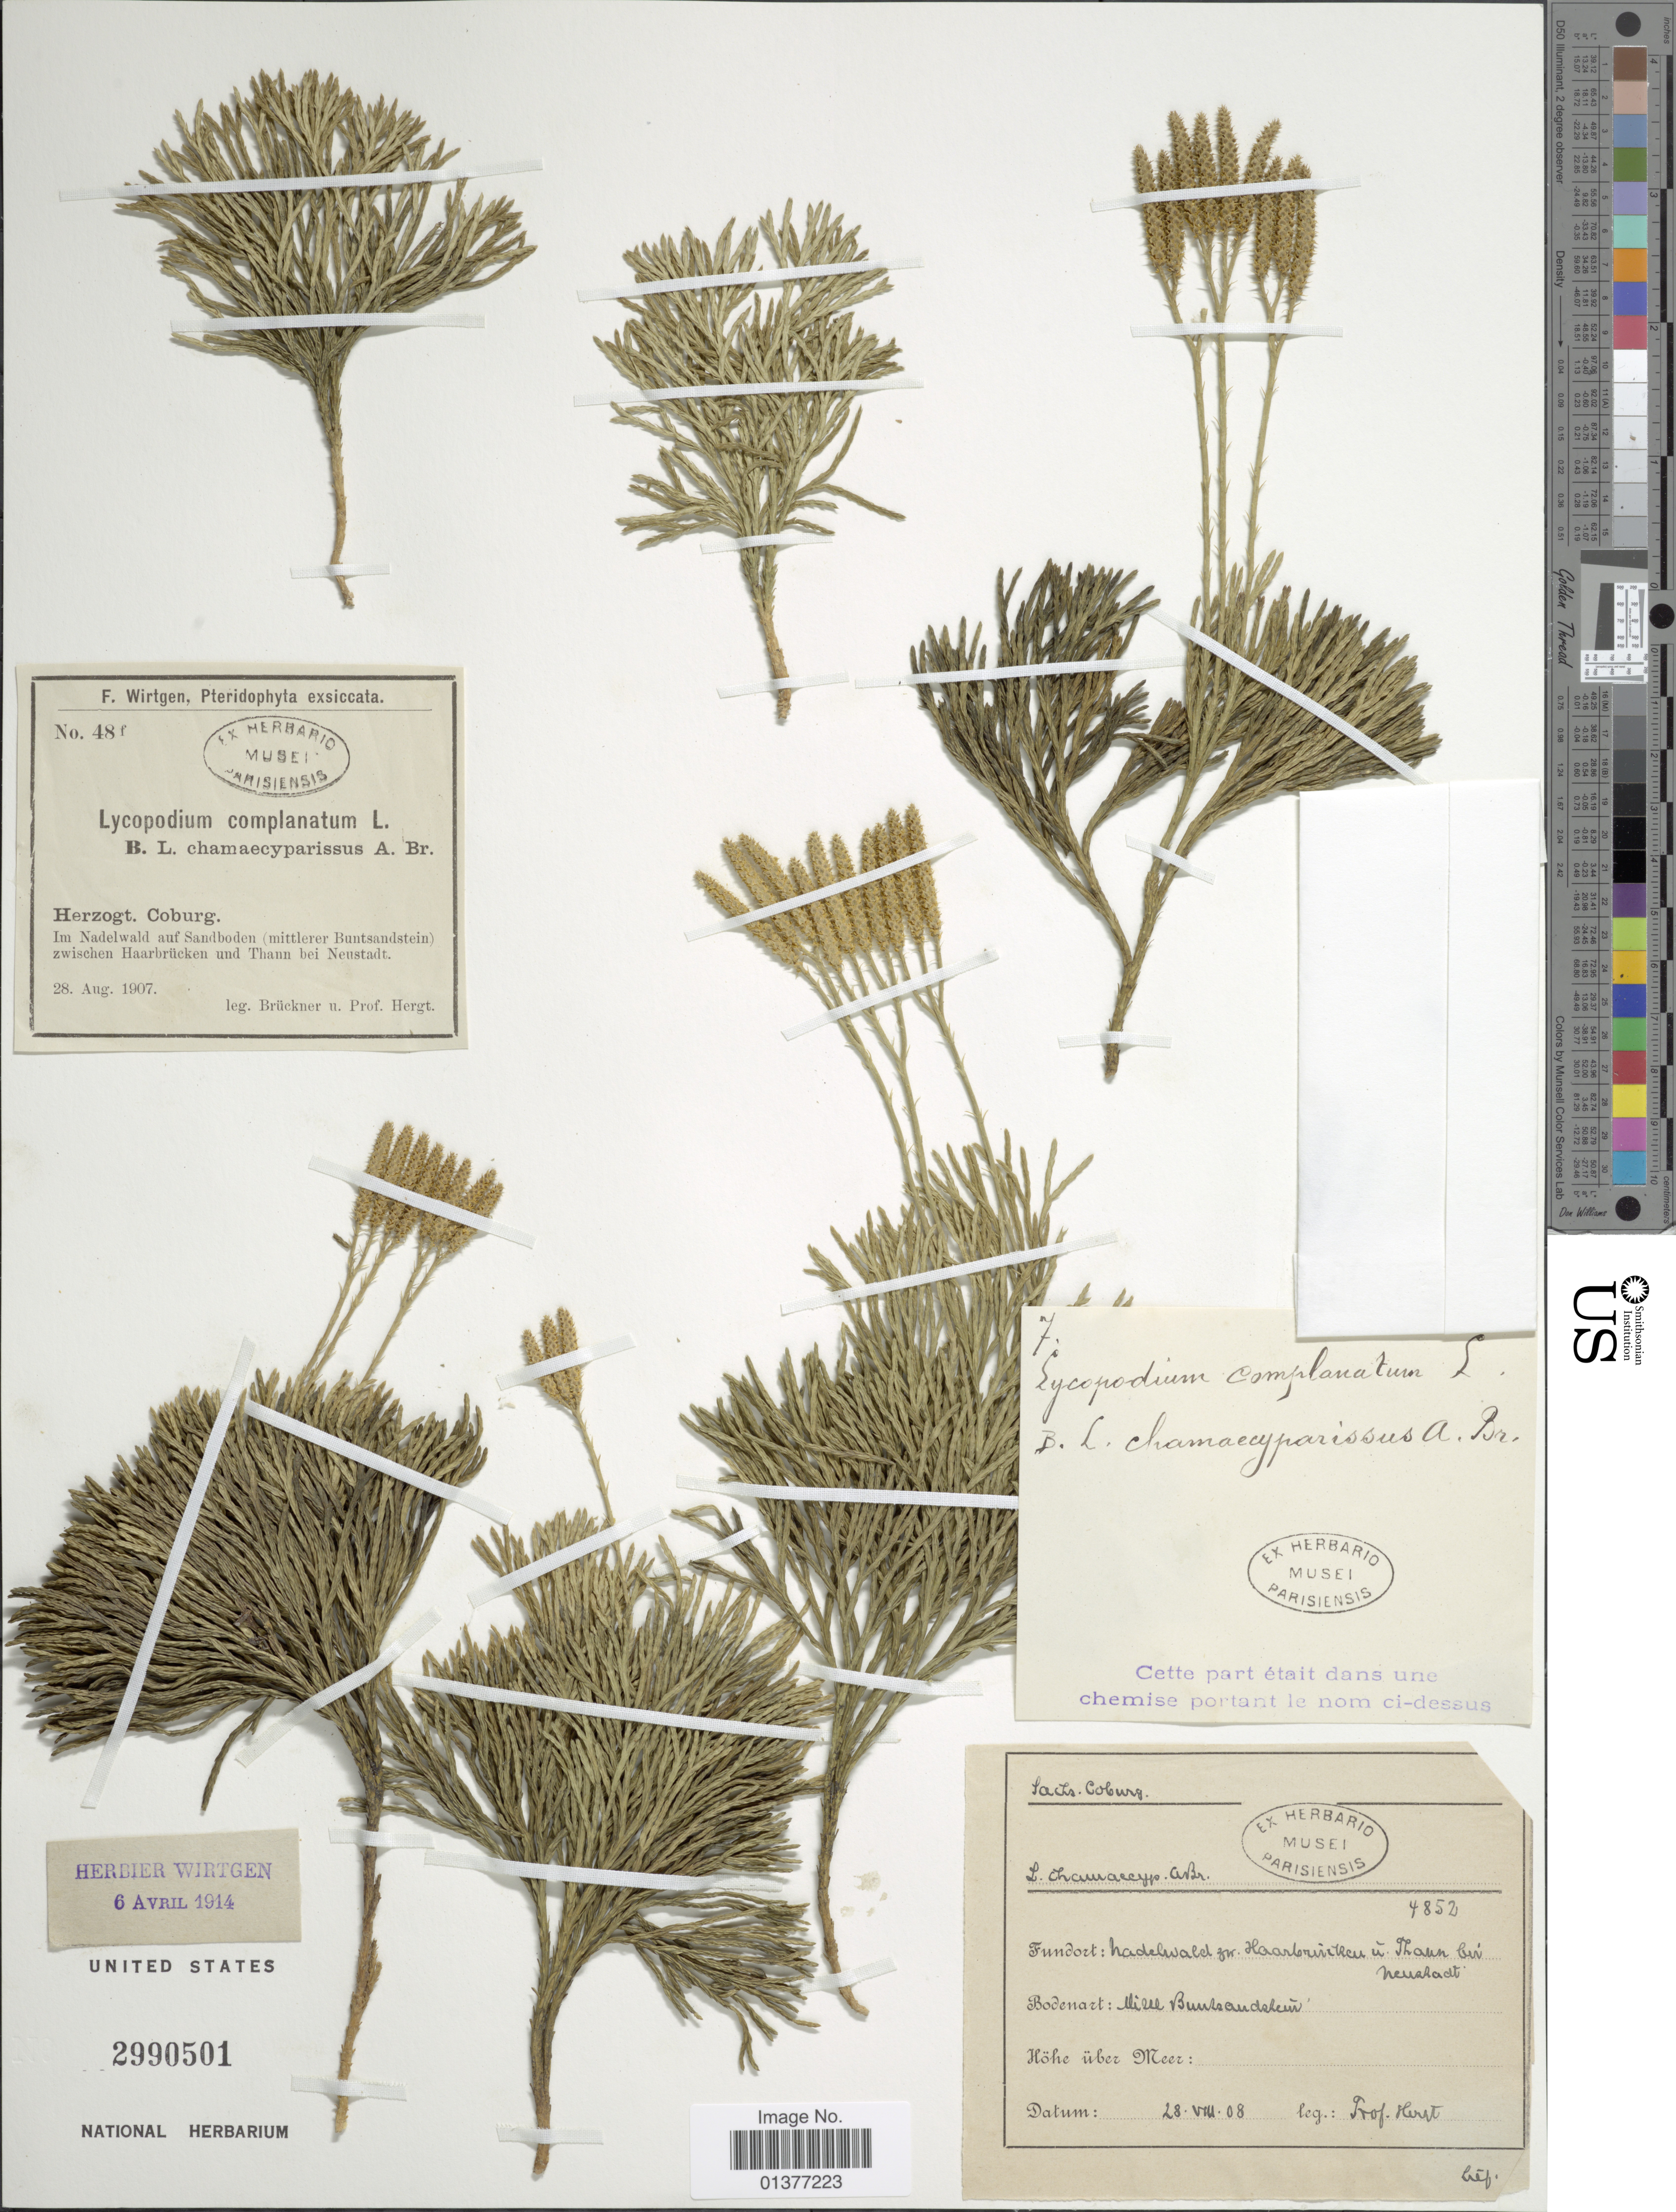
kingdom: Plantae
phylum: Tracheophyta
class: Lycopodiopsida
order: Lycopodiales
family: Lycopodiaceae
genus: Diphasiastrum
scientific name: Diphasiastrum tristachyum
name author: (Pursh) Holub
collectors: Hirst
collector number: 4852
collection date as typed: Transcribed d/m/y: 28/8/8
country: Germany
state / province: Sachsen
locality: Coburg, hadelwald pr. Haarbrucken in Thaun bei Neustadt [interpreted]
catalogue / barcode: US 2990501